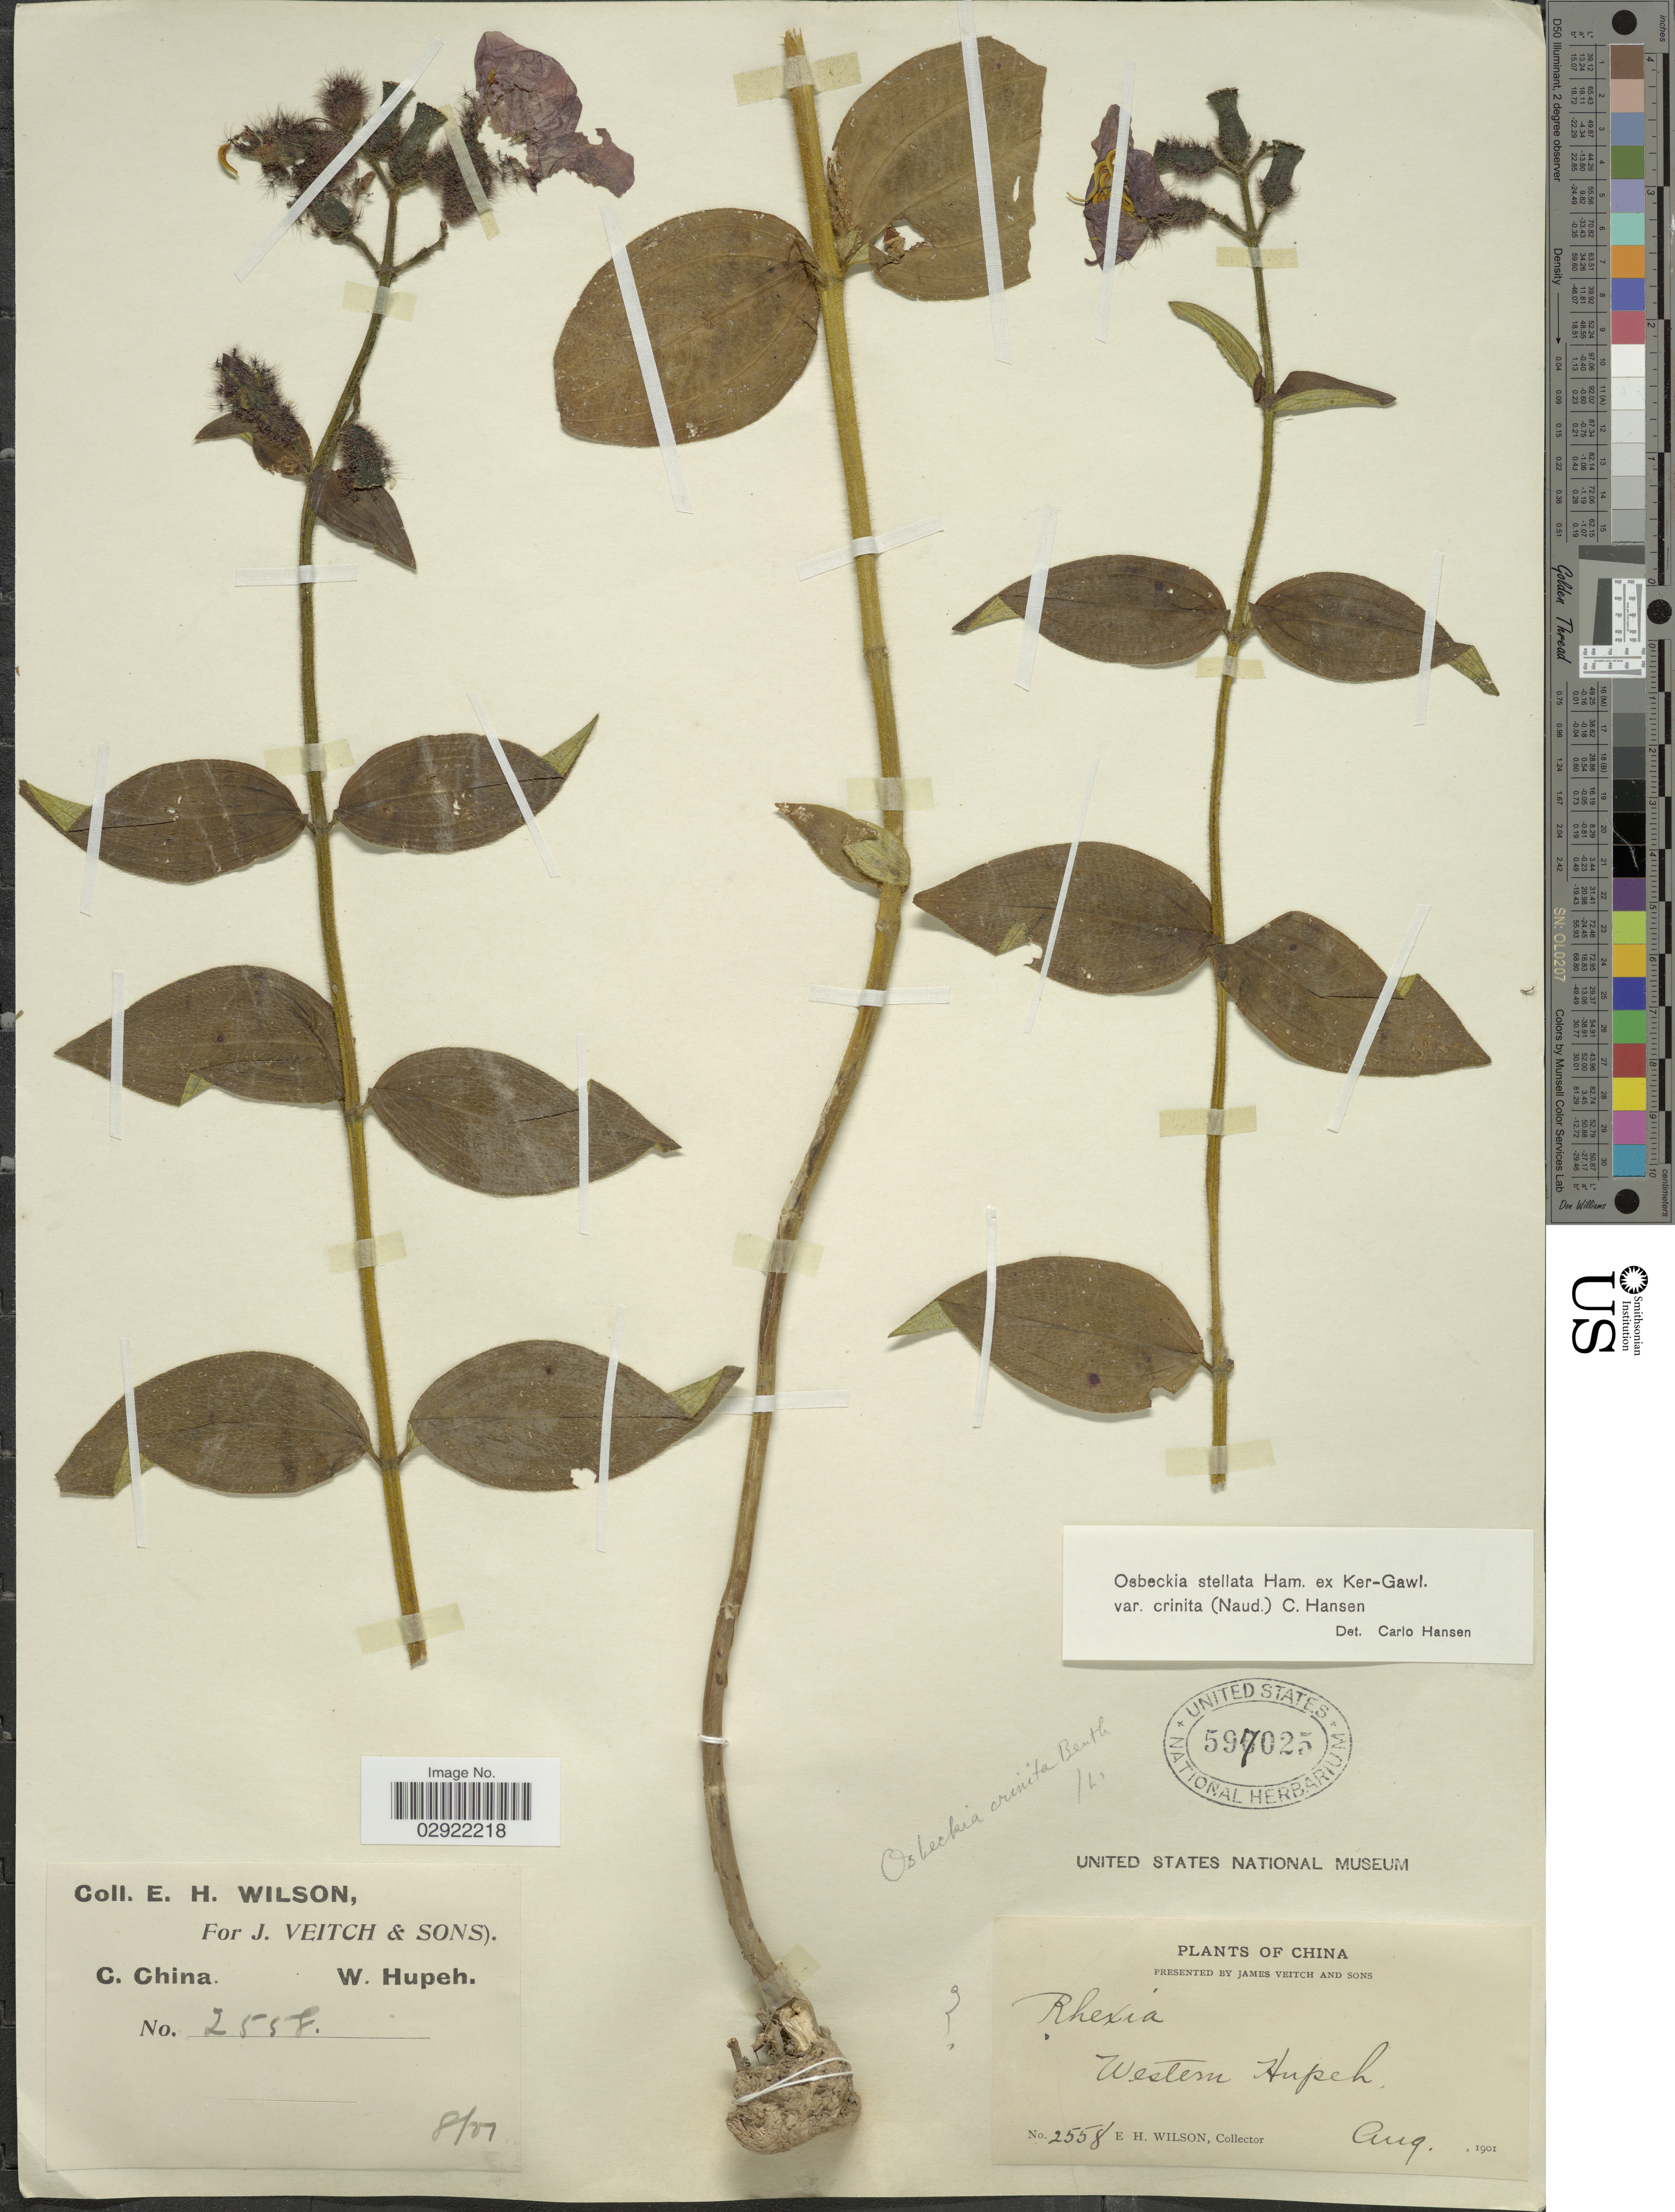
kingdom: Plantae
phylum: Tracheophyta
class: Magnoliopsida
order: Myrtales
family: Melastomataceae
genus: Osbeckia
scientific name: Osbeckia stellata var. crinita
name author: (Benth. ex Naudin) C.Hansen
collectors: E. Wilson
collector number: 2558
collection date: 1901-08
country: China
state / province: Hubei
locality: C. China, Western Hupeh.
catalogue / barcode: US 597025